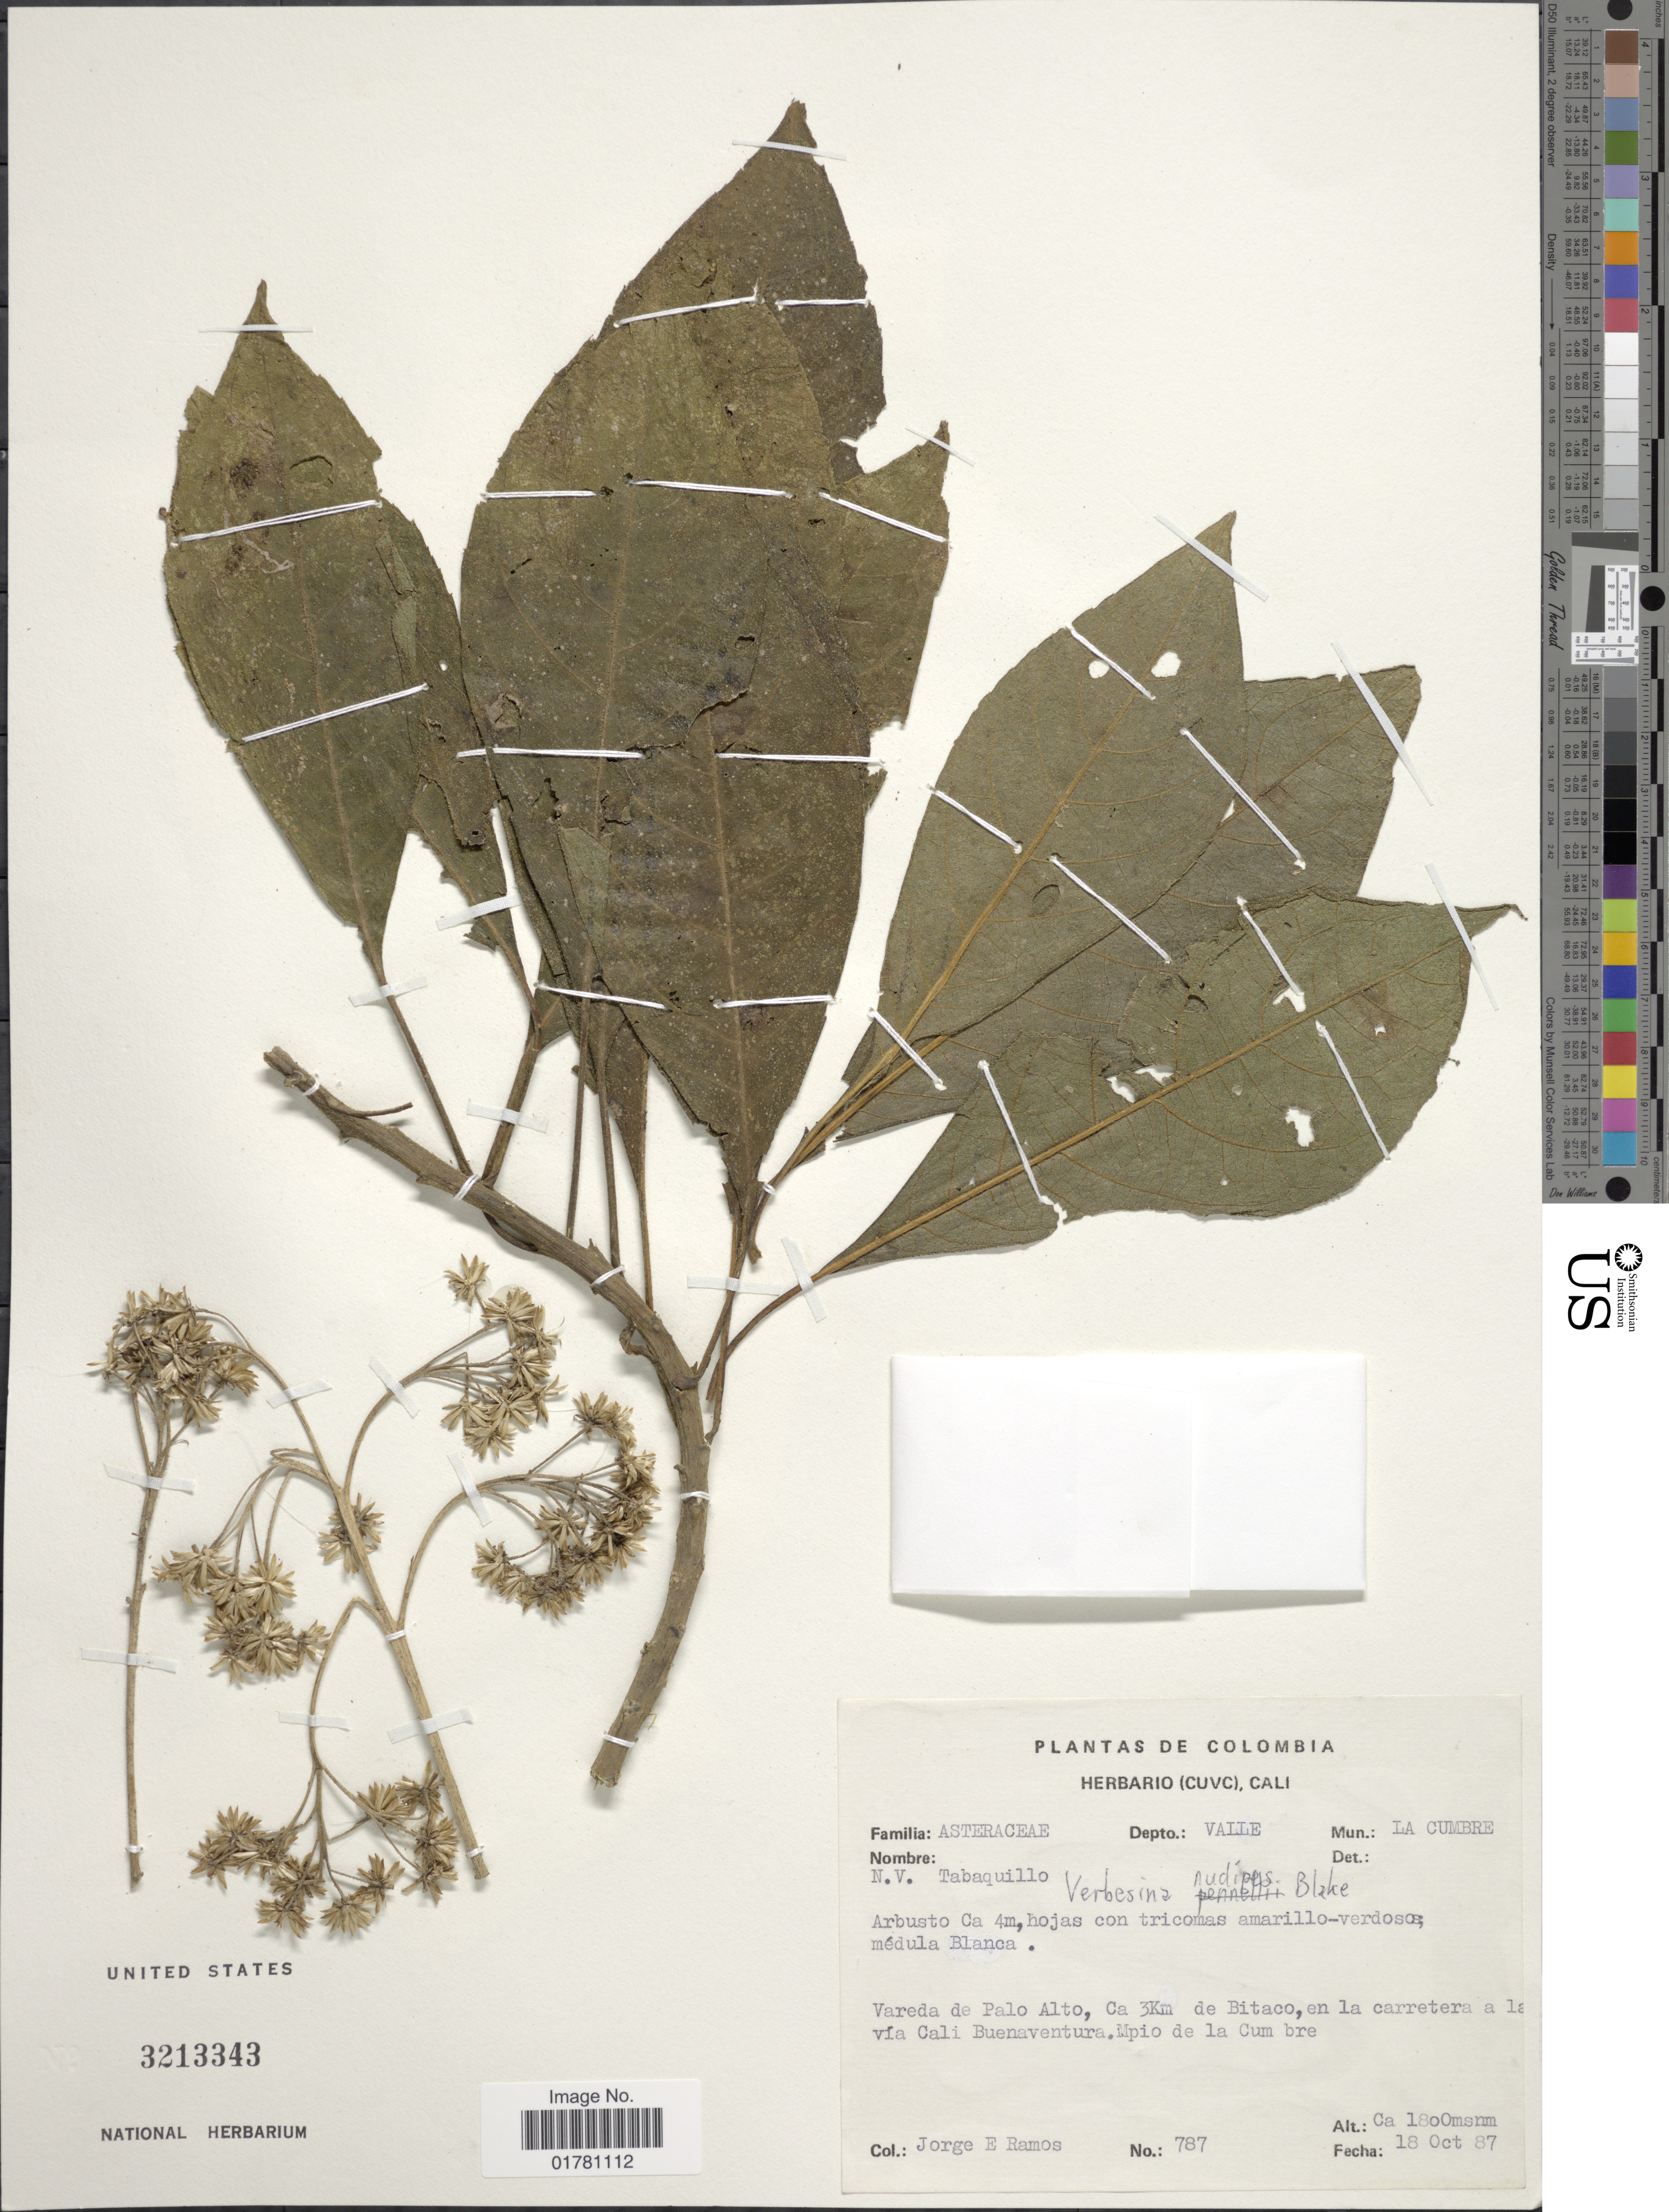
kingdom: Plantae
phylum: Tracheophyta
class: Magnoliopsida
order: Asterales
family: Asteraceae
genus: Verbesina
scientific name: Verbesina nudipes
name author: S.F. Blake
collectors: J. E. Ramos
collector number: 787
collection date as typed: Transcribed d/m/y: 18/10/87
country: Colombia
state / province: Valle del Cauca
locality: Depto: Valle, Mun La Cumbre, varedo de Palo Alto, Ca 3Km de Bitaco, en la carretera a la vía Cali Buenaventura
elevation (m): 1800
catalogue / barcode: US 3213343